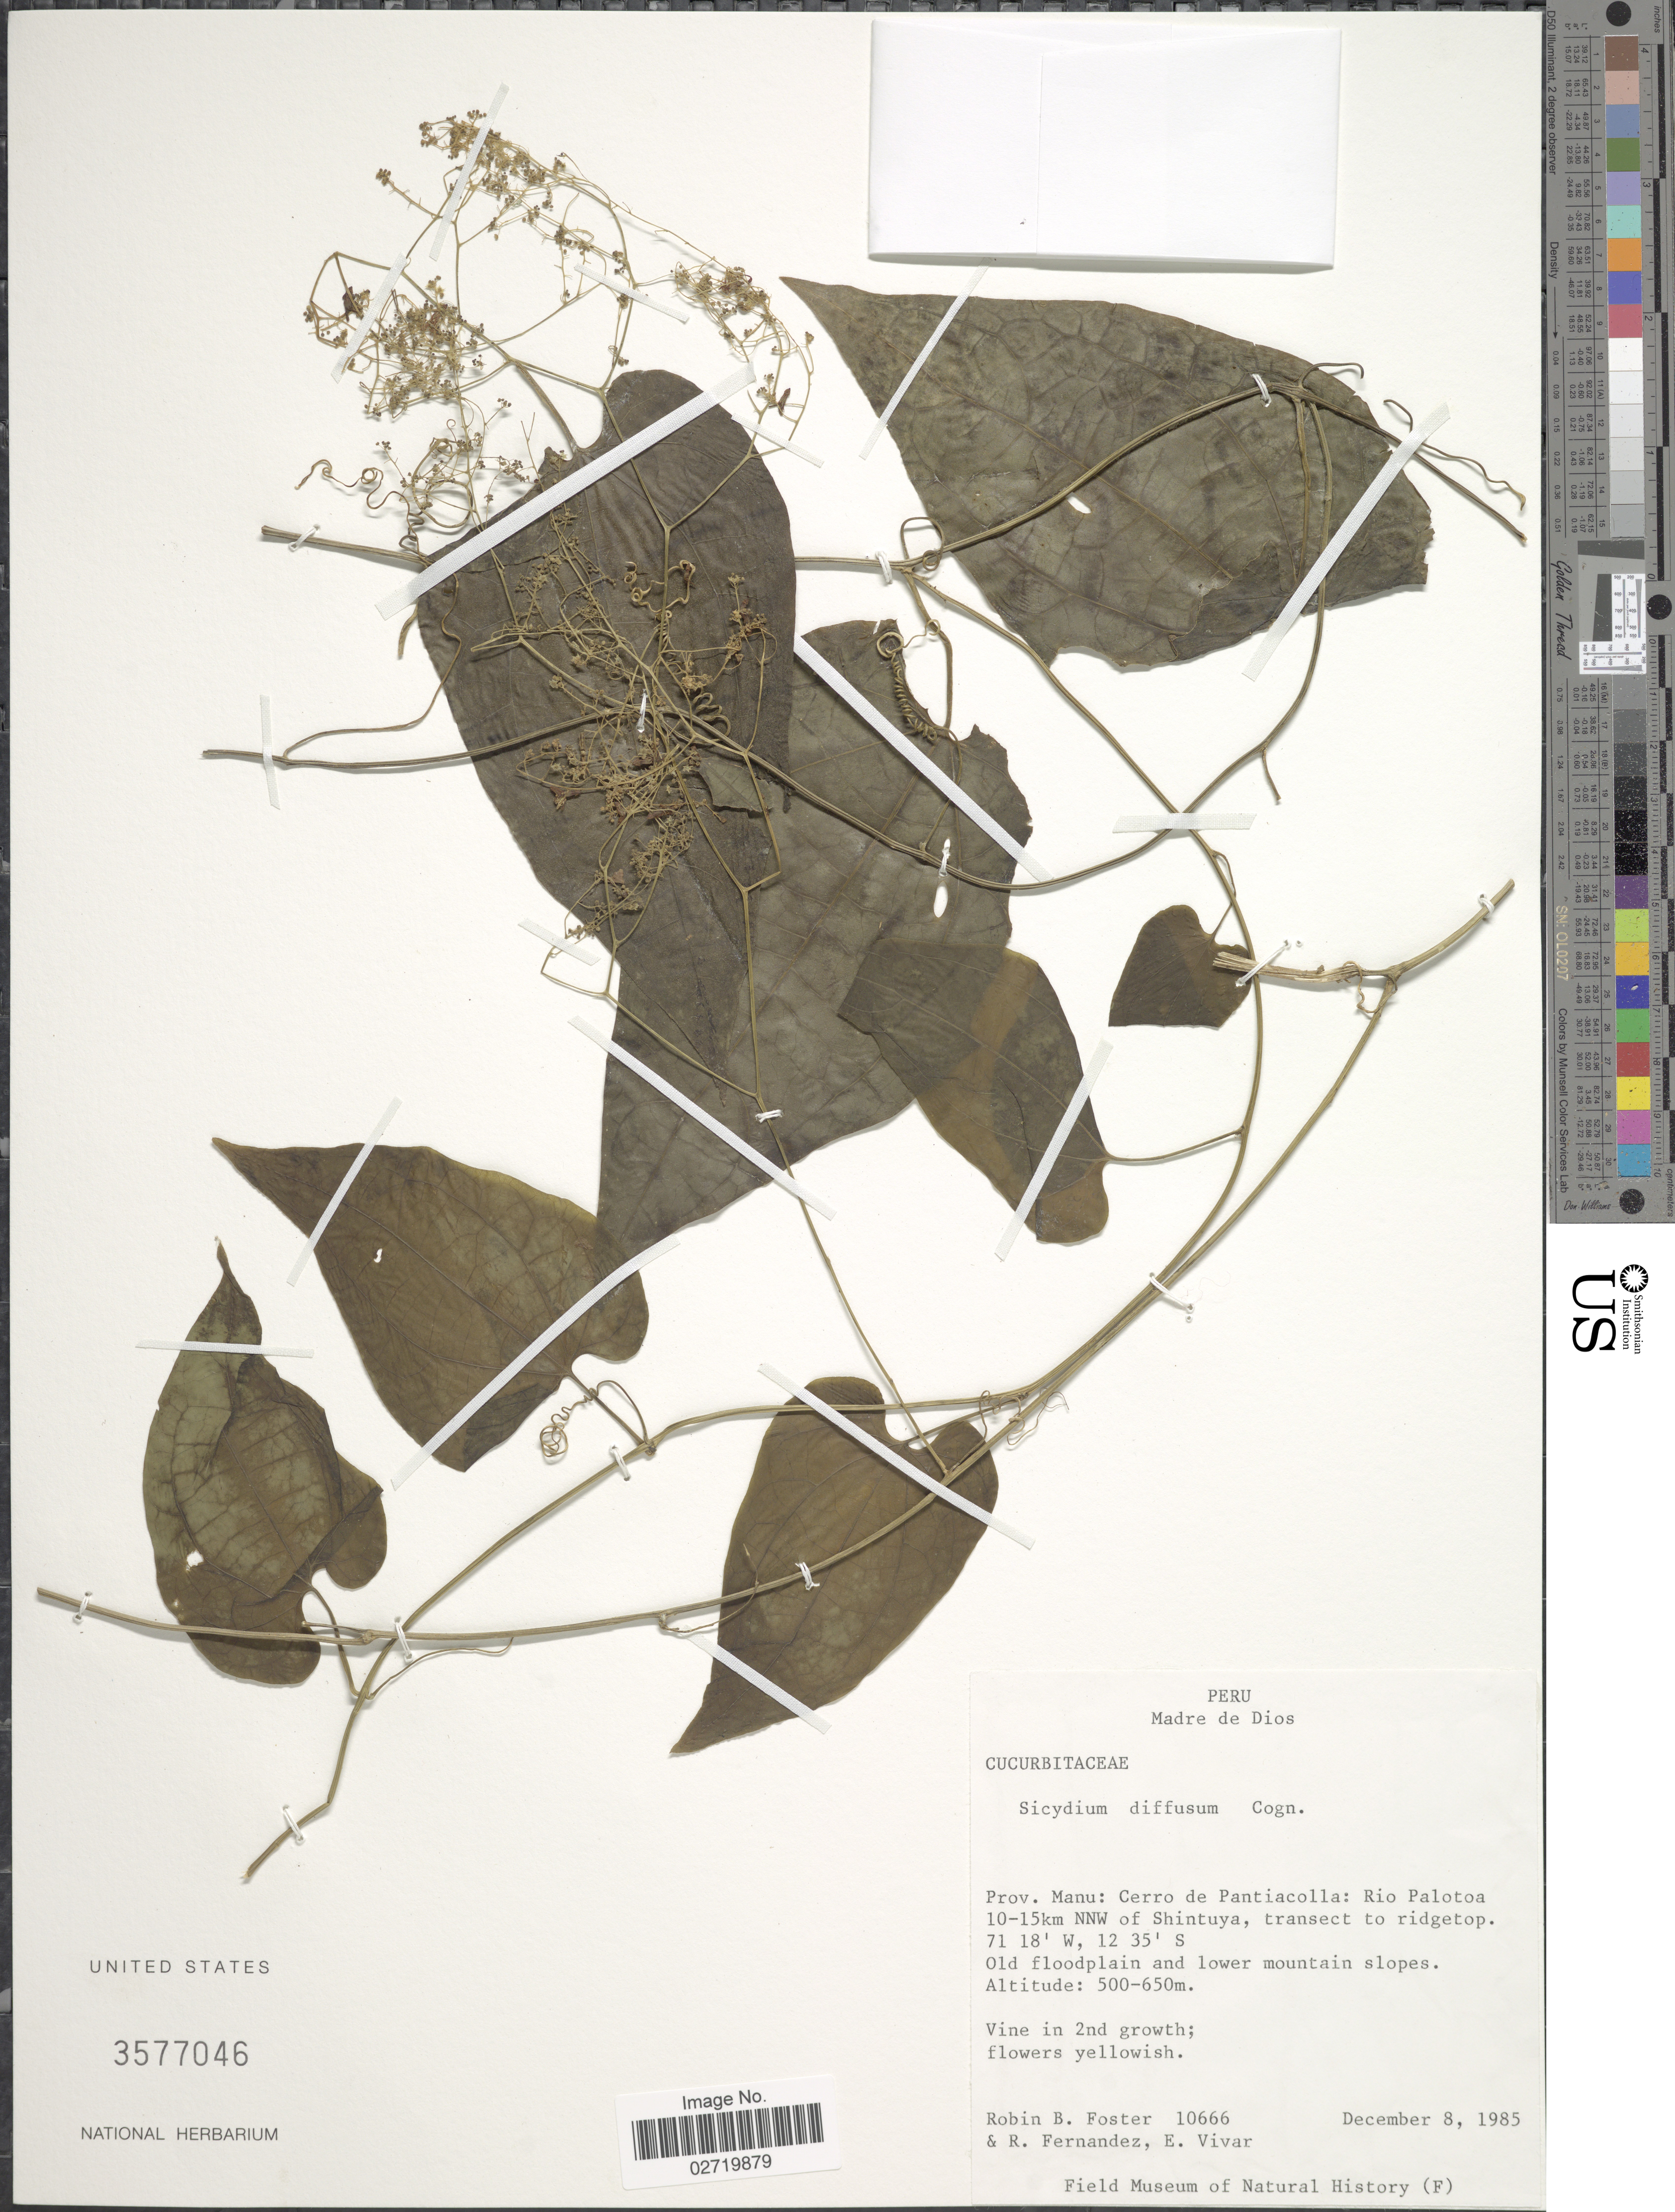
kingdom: Plantae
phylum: Tracheophyta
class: Magnoliopsida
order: Cucurbitales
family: Cucurbitaceae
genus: Sicydium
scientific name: Sicydium diffusum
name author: Cogn.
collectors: R. B. Foster, R. Fernandez & E. Vivar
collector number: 10666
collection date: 1985-12-08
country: Peru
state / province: Madre de Dios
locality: Prov. Manu: Cerro de Pantiacolla: Rio Palotoa 10-15km NNW of Shintuya, transect to ridgetop.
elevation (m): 500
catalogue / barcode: US 3577046